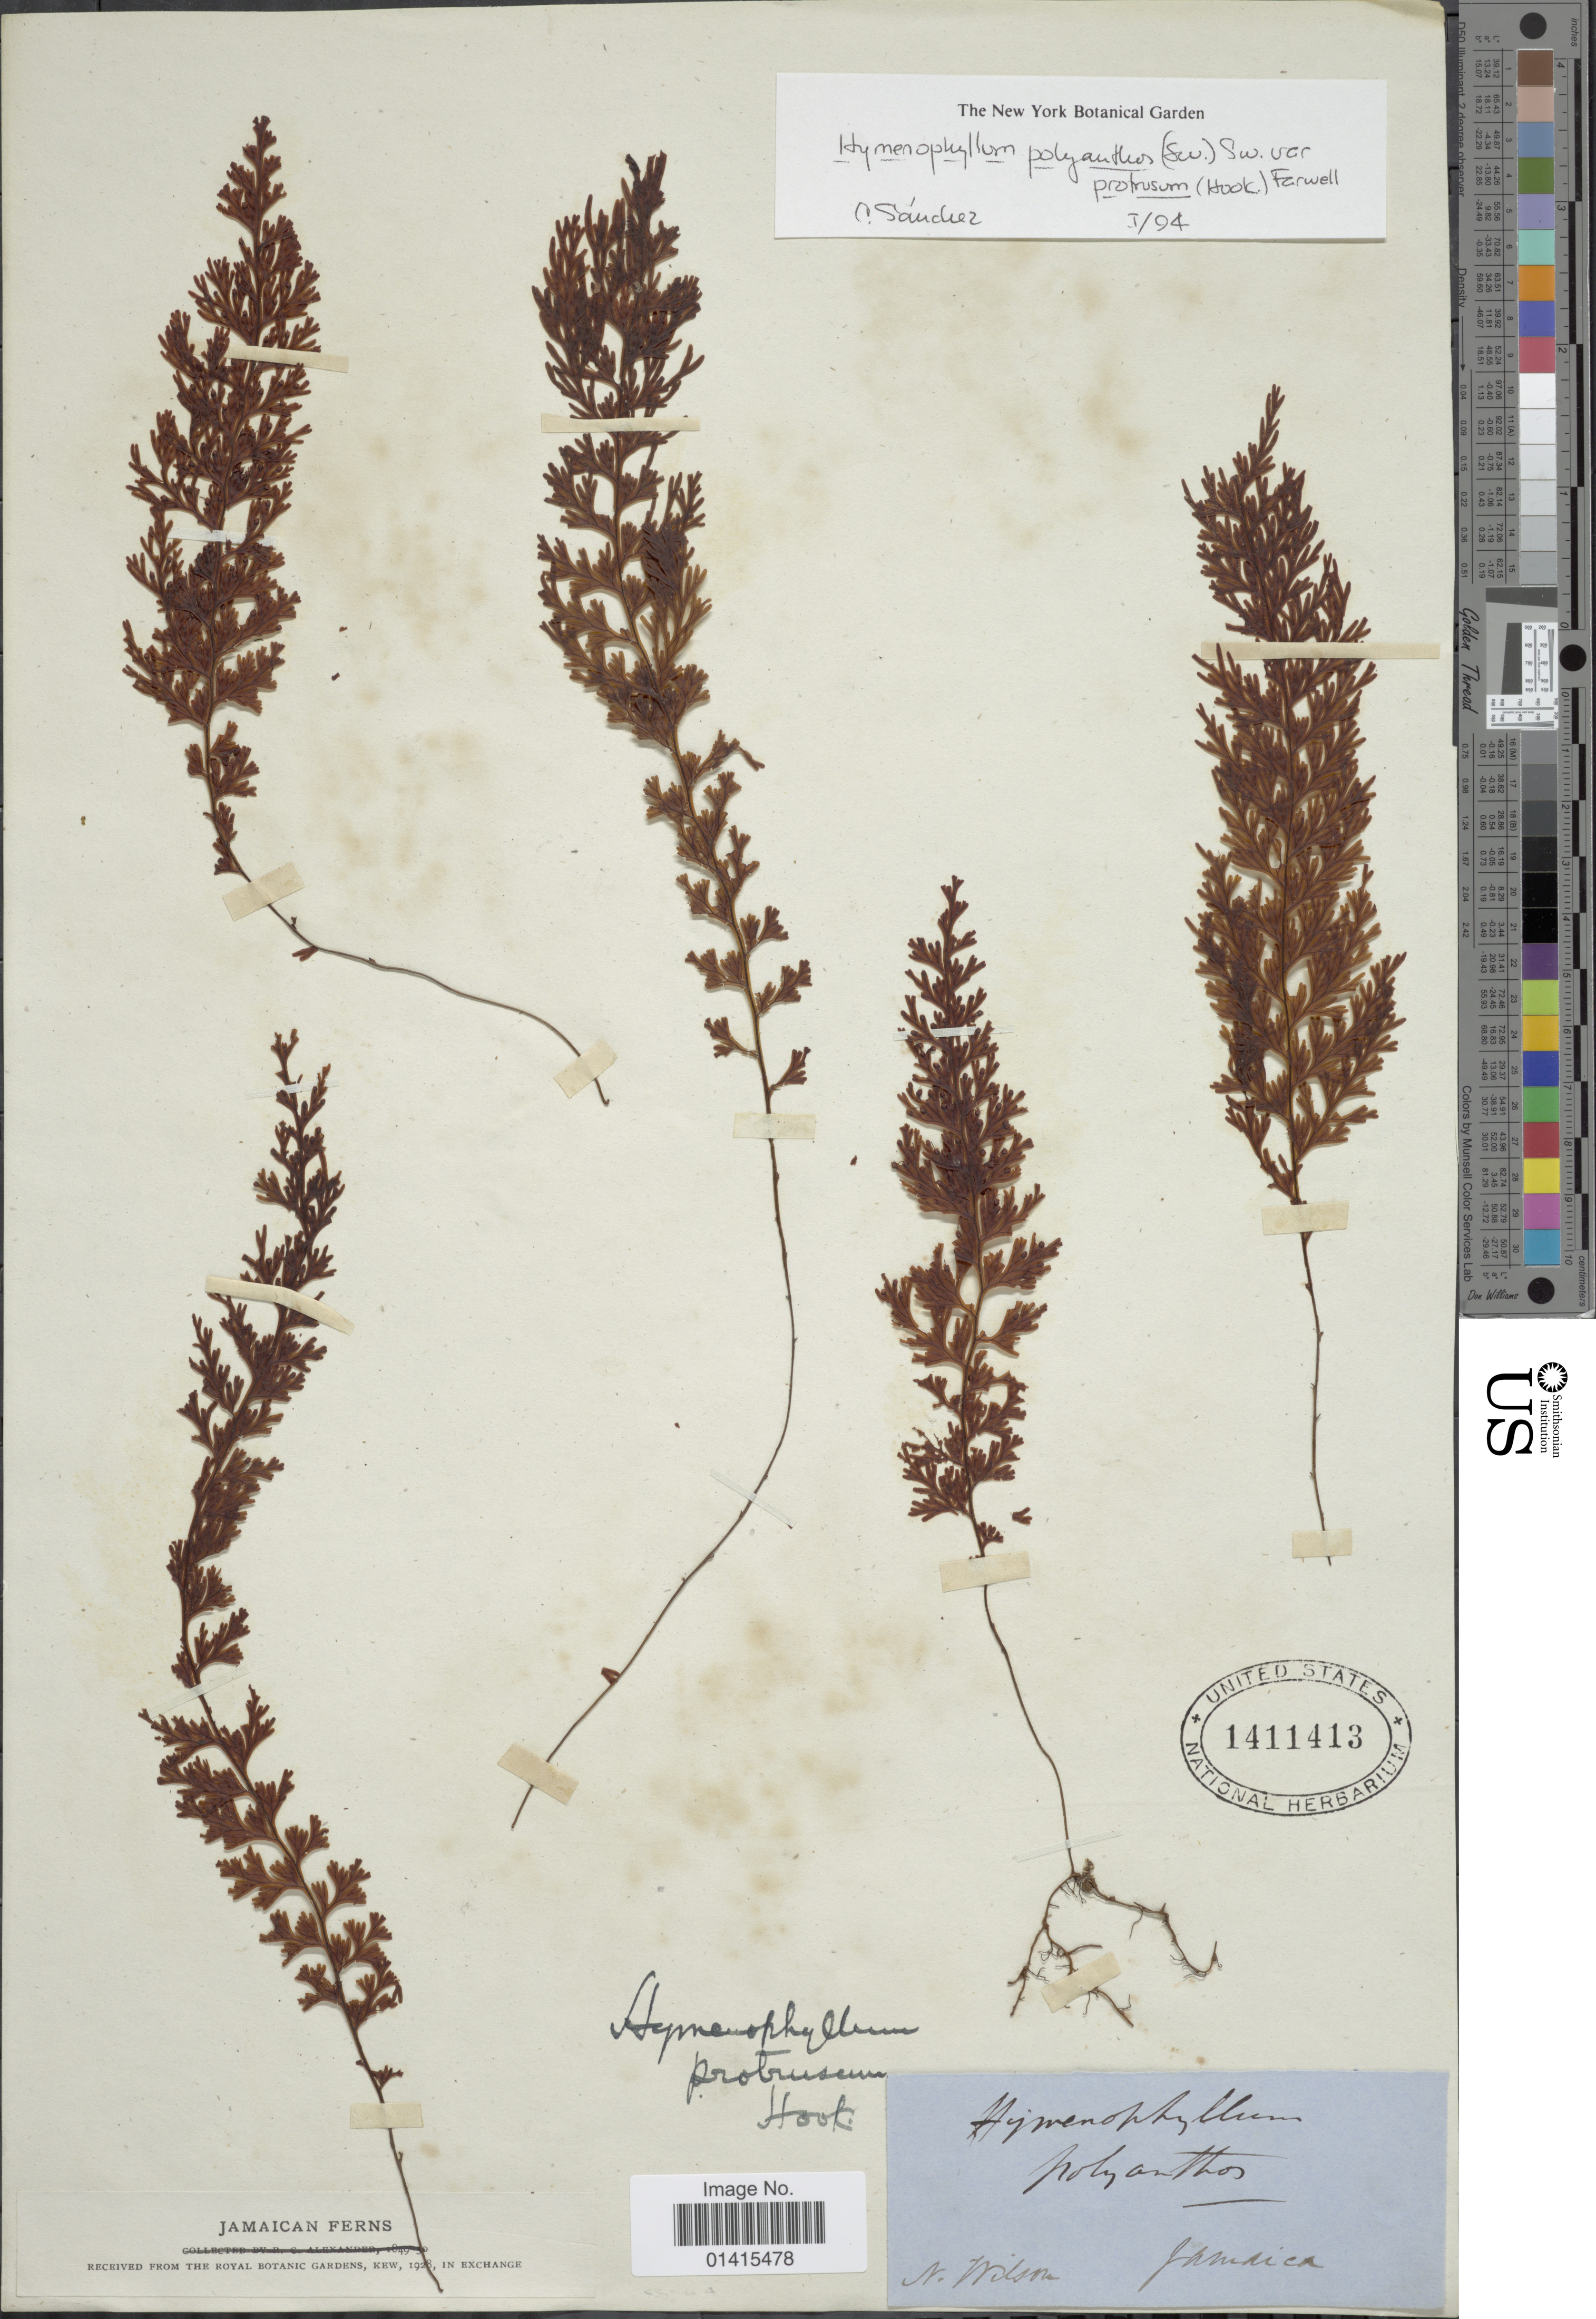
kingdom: Plantae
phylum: Tracheophyta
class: Polypodiopsida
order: Hymenophyllales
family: Hymenophyllaceae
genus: Hymenophyllum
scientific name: Hymenophyllum polyanthos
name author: (Sw.) Sw.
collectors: N. Wilson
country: Jamaica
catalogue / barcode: US 1411413